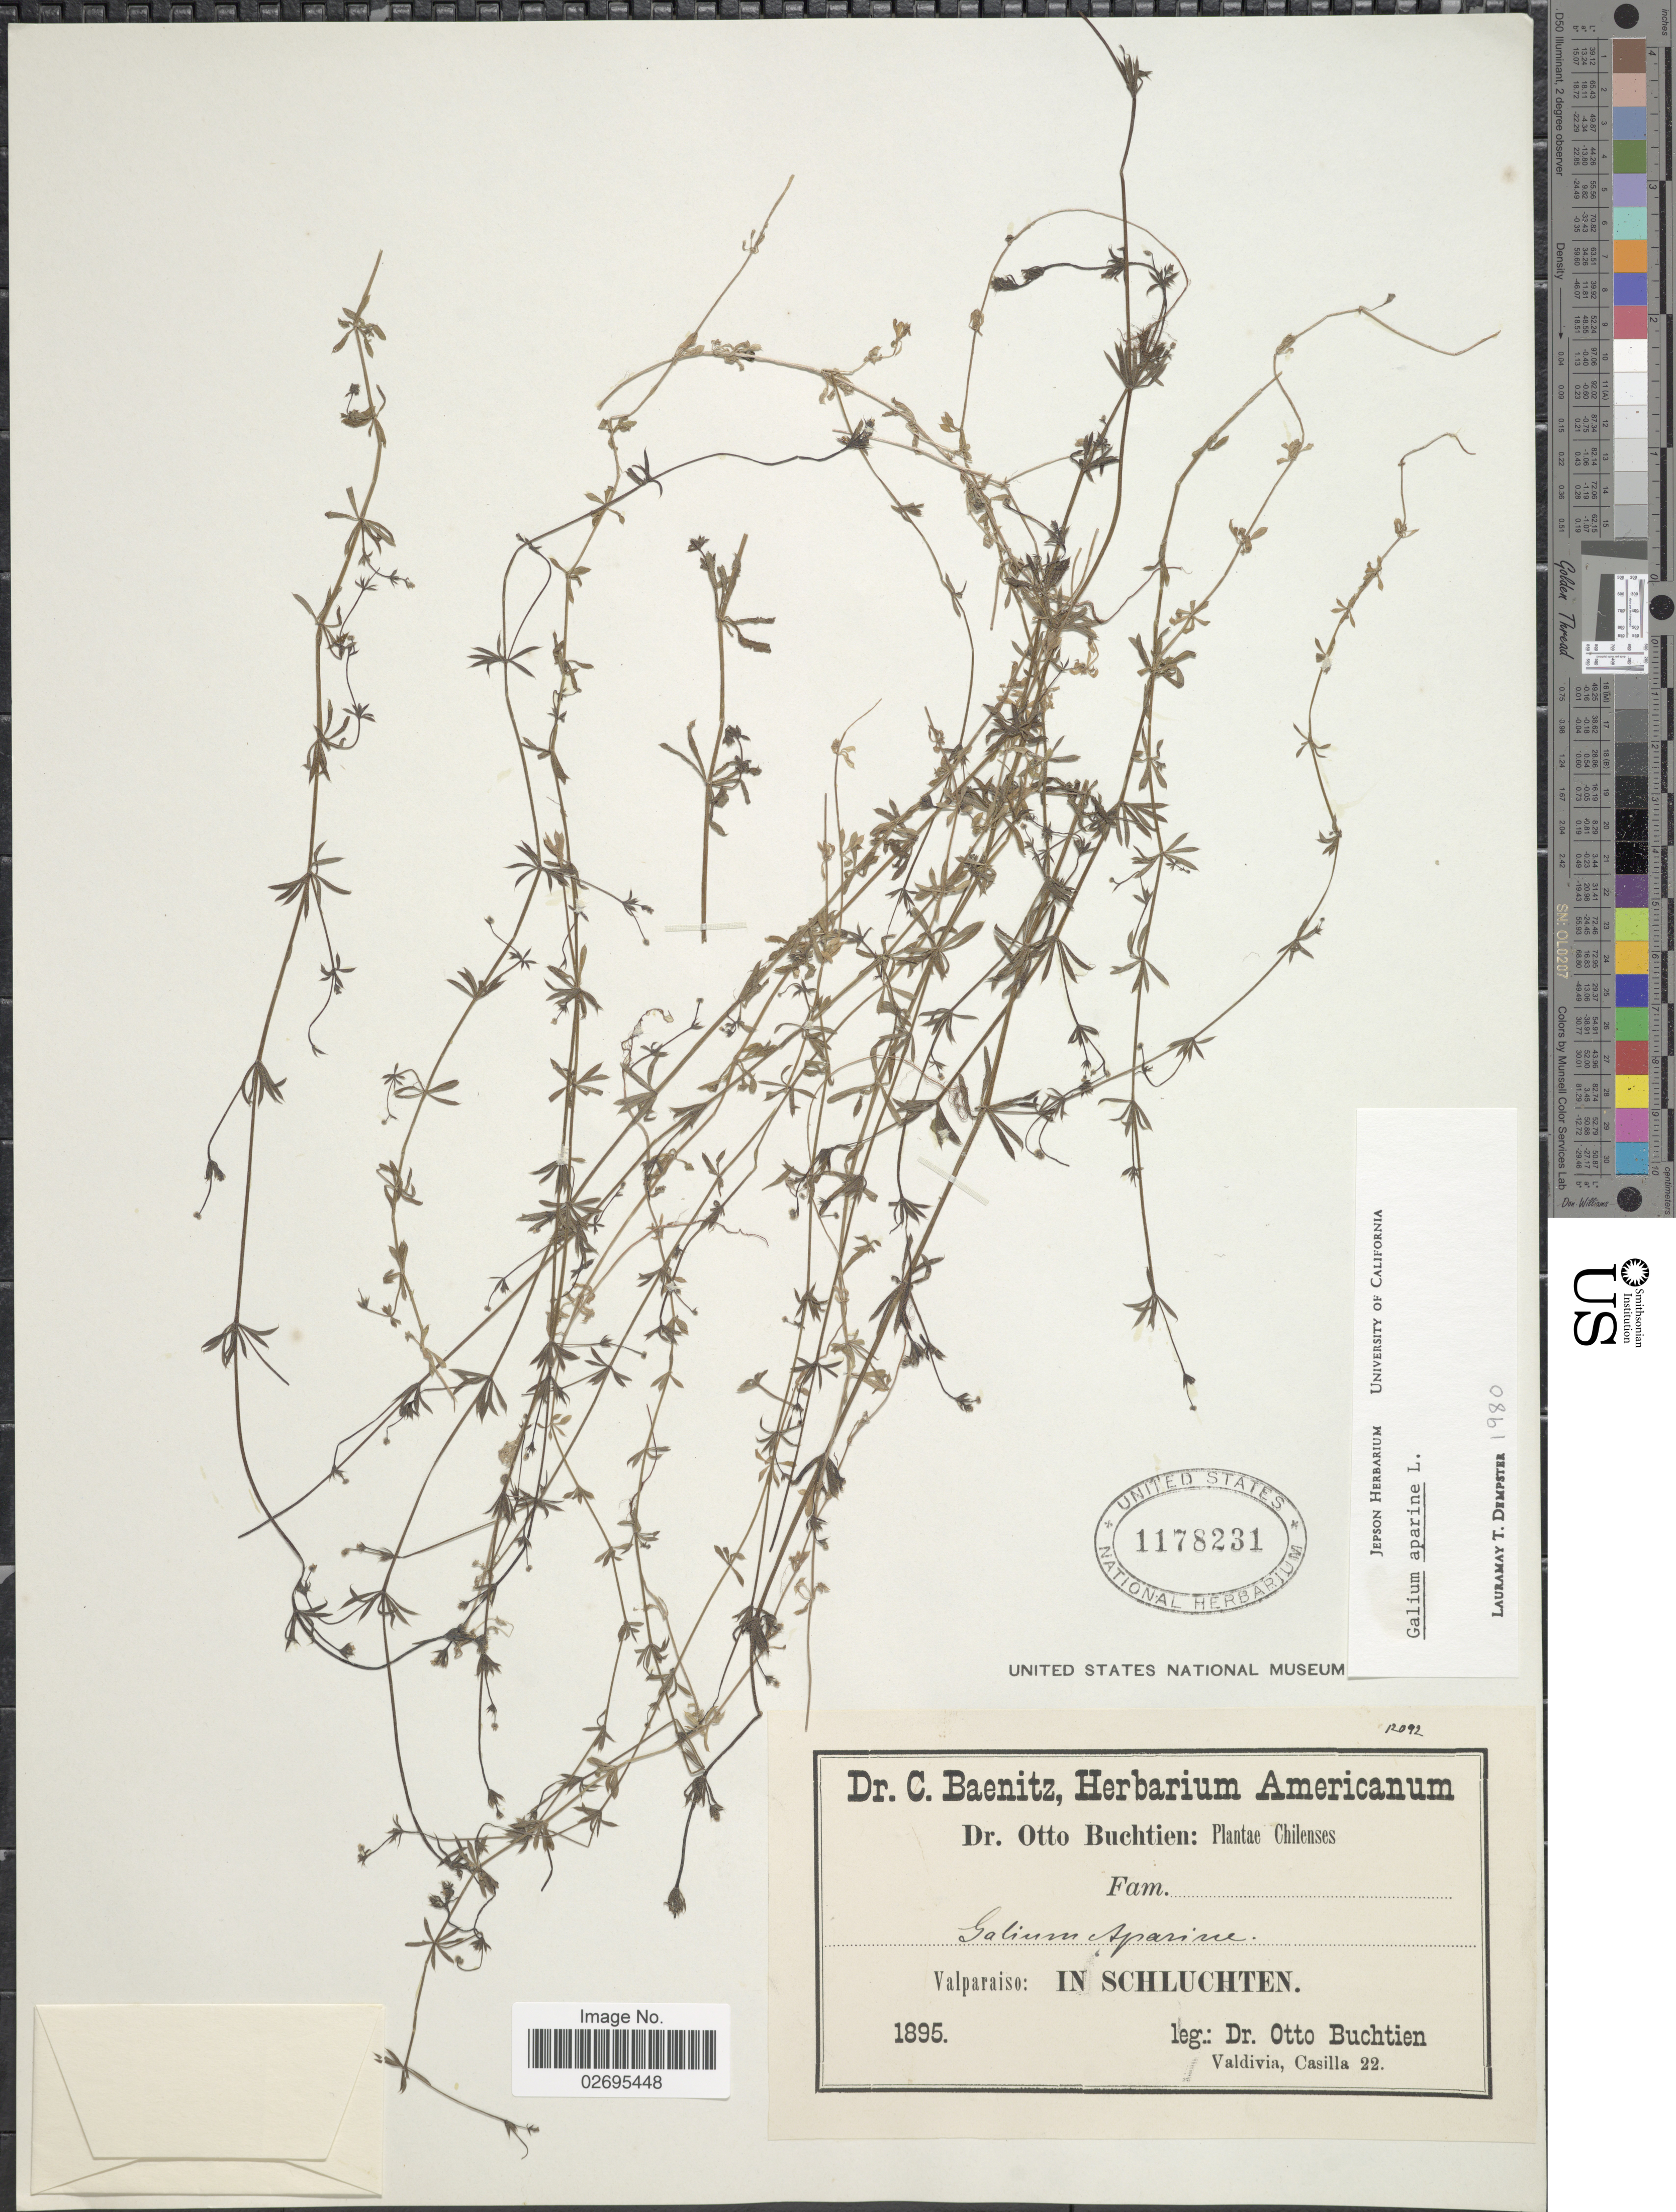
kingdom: Plantae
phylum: Tracheophyta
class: Magnoliopsida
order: Gentianales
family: Rubiaceae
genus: Galium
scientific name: Galium aparine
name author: L.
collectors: O. Buchtien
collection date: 1895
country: Chile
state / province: Valparaíso (V)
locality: In Schluchten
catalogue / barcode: US 1178231